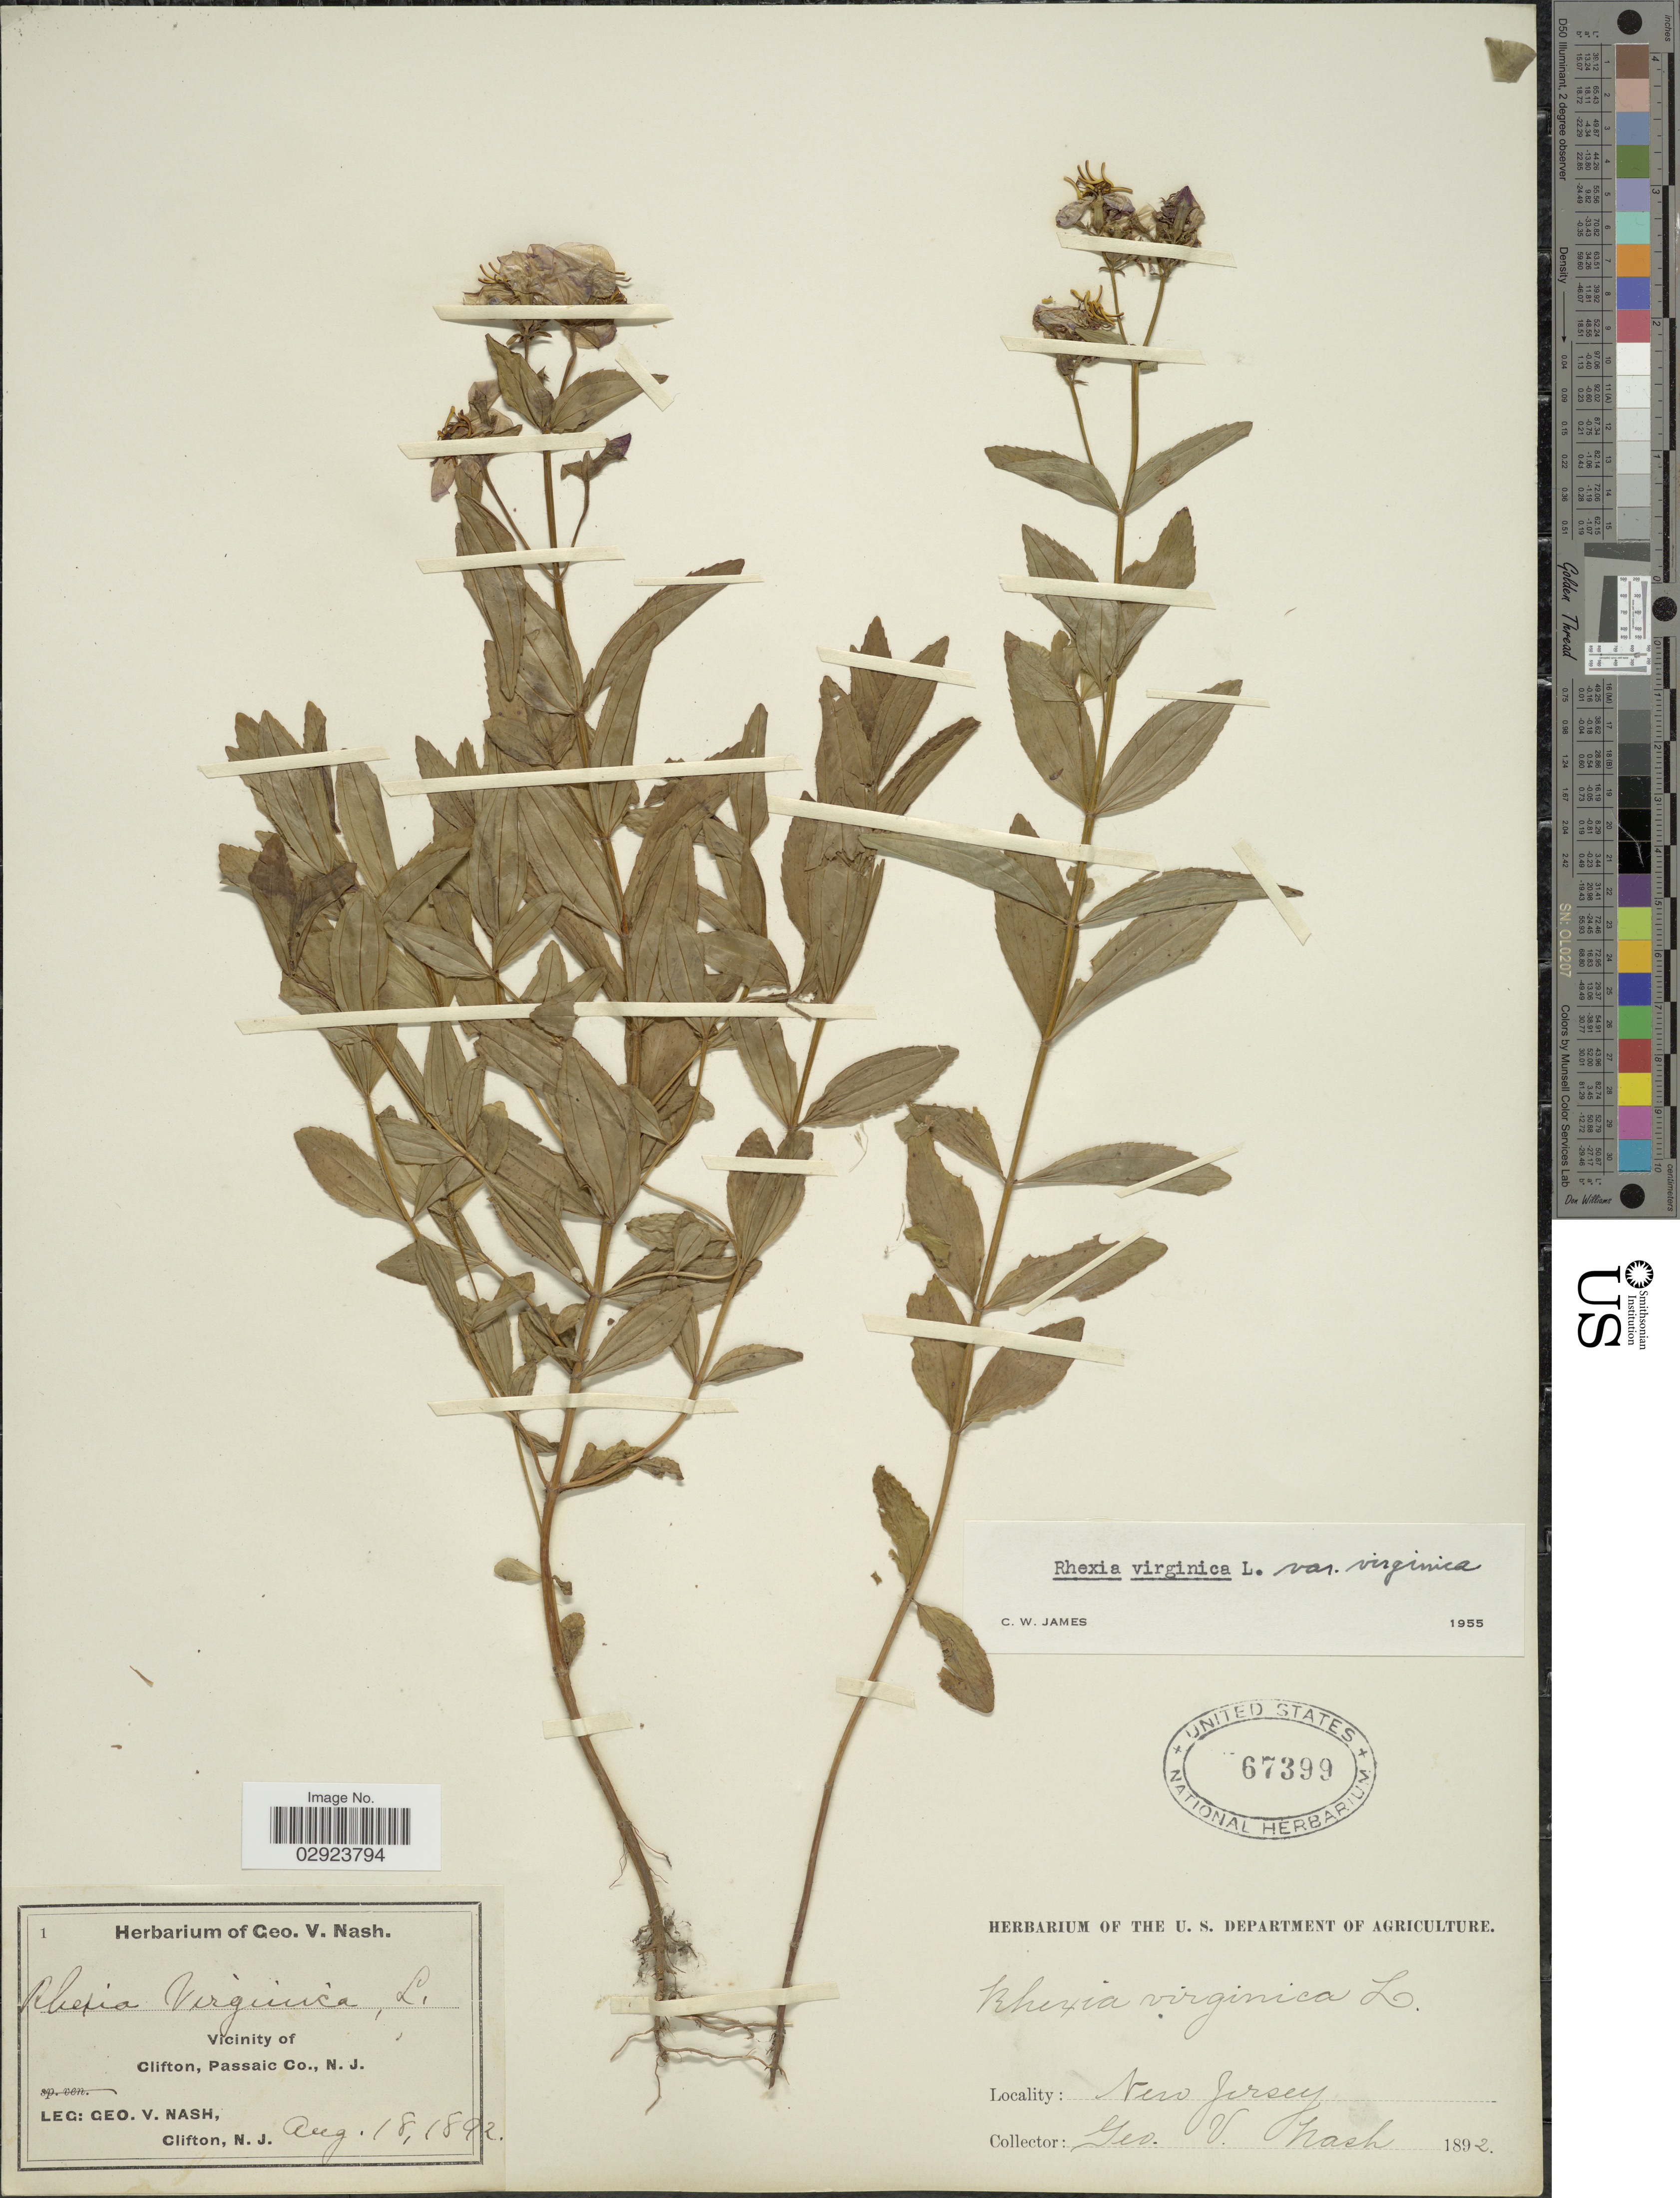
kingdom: Plantae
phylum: Tracheophyta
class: Magnoliopsida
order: Myrtales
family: Melastomataceae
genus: Rhexia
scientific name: Rhexia virginica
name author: L.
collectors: G. V. Nash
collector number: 1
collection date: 1892-08-18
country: United States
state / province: New Jersey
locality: Vicinity of Clifton, Passaic Co., N.J.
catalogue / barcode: US 67399